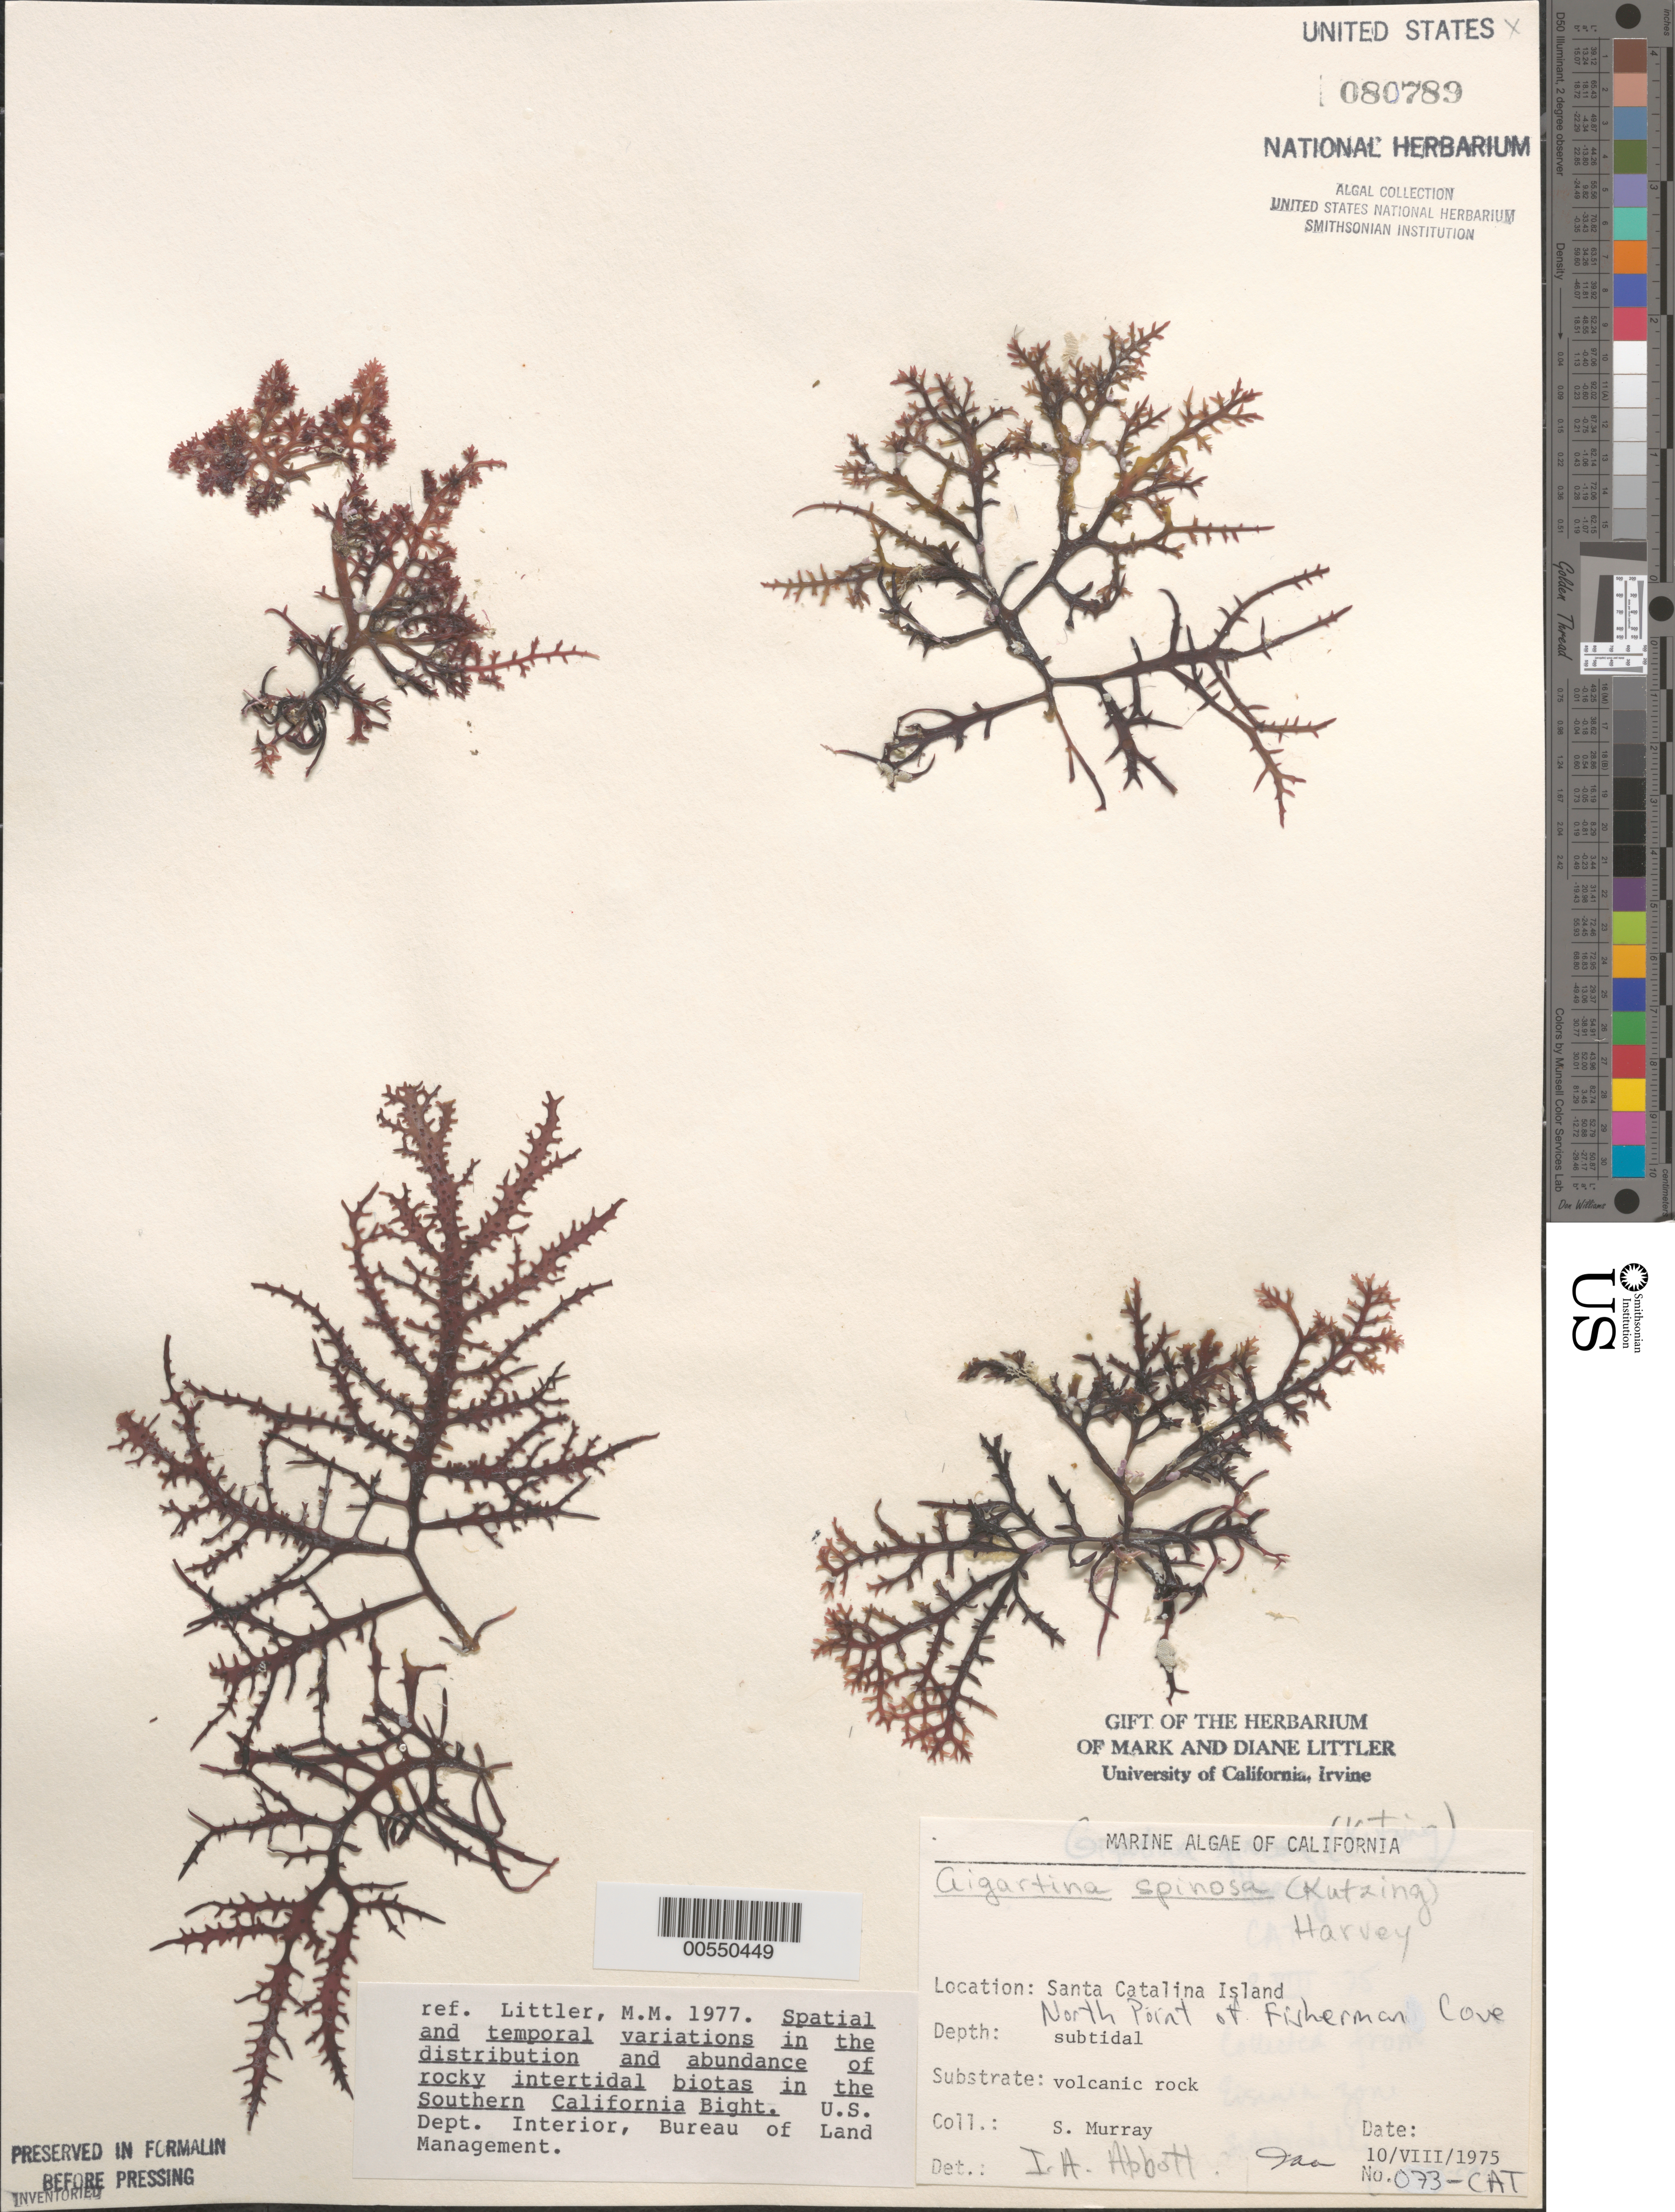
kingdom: Plantae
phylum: Rhodophyta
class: Florideophyceae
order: Gigartinales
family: Gigartinaceae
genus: Chondracanthus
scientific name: Chondracanthus spinosus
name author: (Kütz.) Guiry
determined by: Algae name updating Project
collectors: S. N. Murray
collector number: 073-cat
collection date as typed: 10 Aug 1975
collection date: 1975-08-10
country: United States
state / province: California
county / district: Los Angeles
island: Santa Catalina Island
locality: Fishermen Cove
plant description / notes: BLM-SOCALBIGHT Rocky Intertidal Survey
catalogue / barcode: US 80789